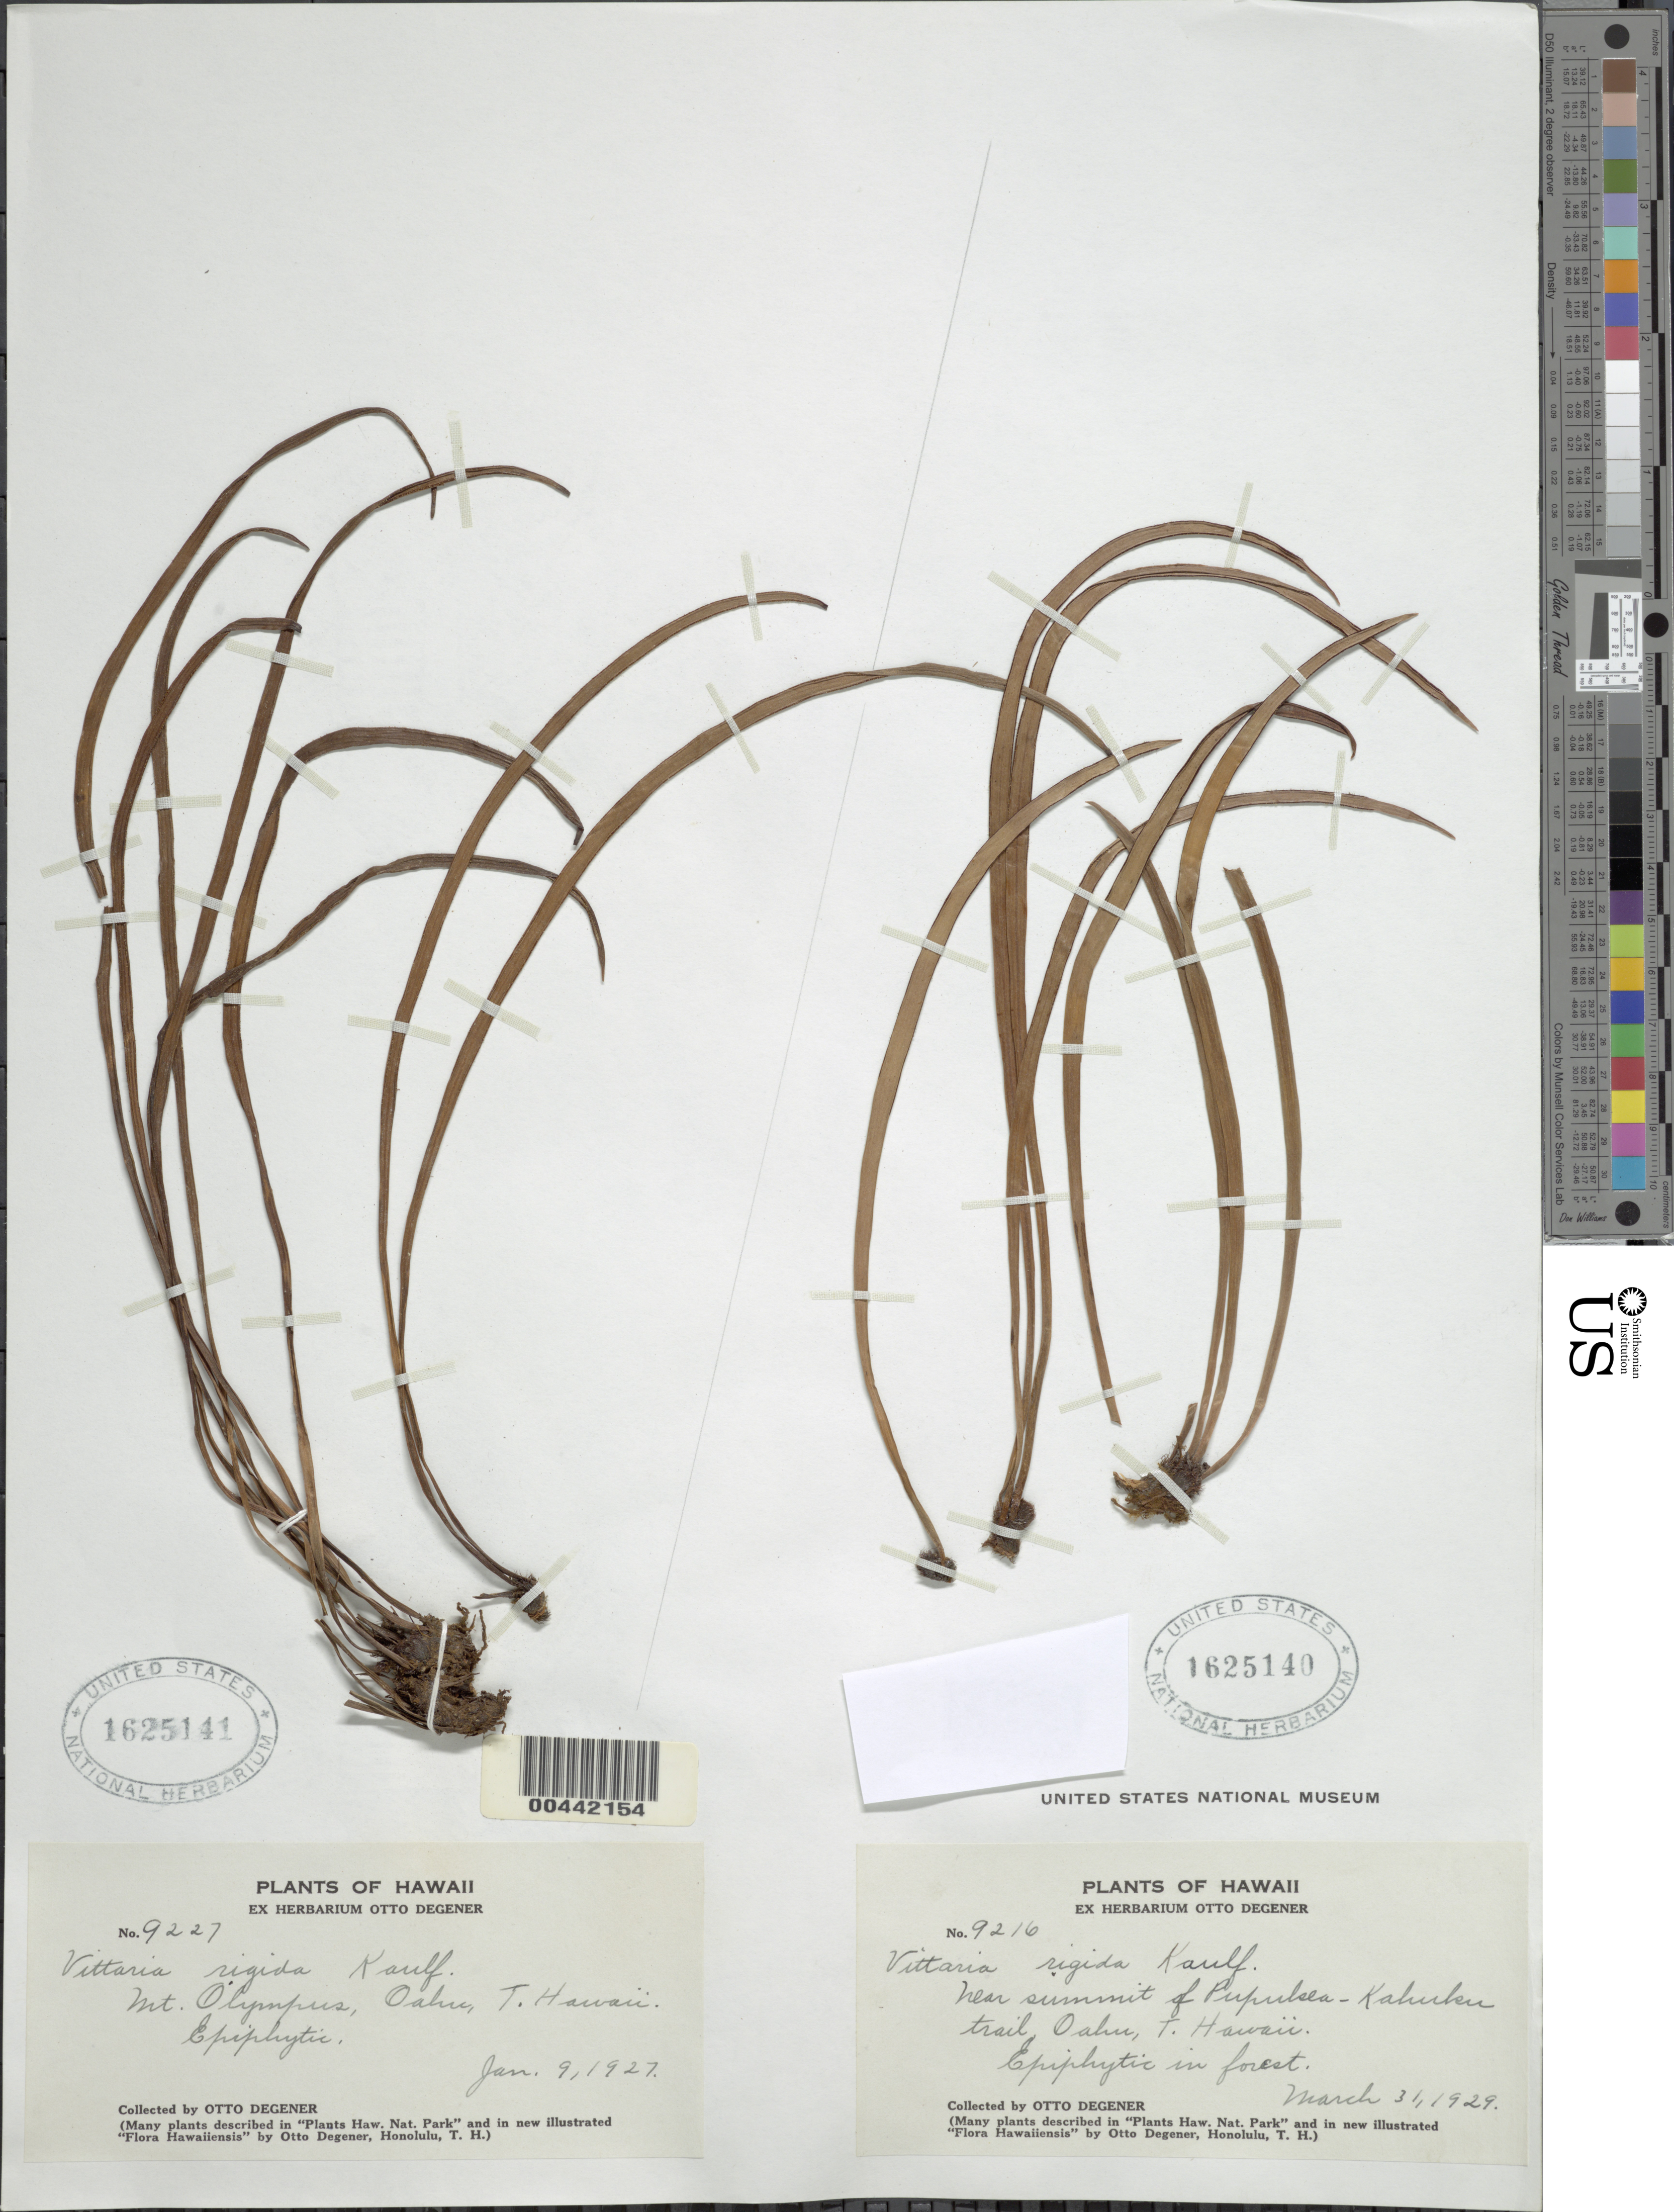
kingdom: Plantae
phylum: Tracheophyta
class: Polypodiopsida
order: Polypodiales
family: Pteridaceae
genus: Haplopteris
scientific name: Haplopteris elongata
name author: (Sw.) Crane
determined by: Wagner, W. L., (BOT), Smithsonian Institution - National Museum of Natural History (UNITED STATES)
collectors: O. Degener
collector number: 9227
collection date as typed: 9 Jan 1927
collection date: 1927-01-09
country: United States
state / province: Hawaii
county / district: Honolulu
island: Oahu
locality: Mt. Olympus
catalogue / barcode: US 1625141